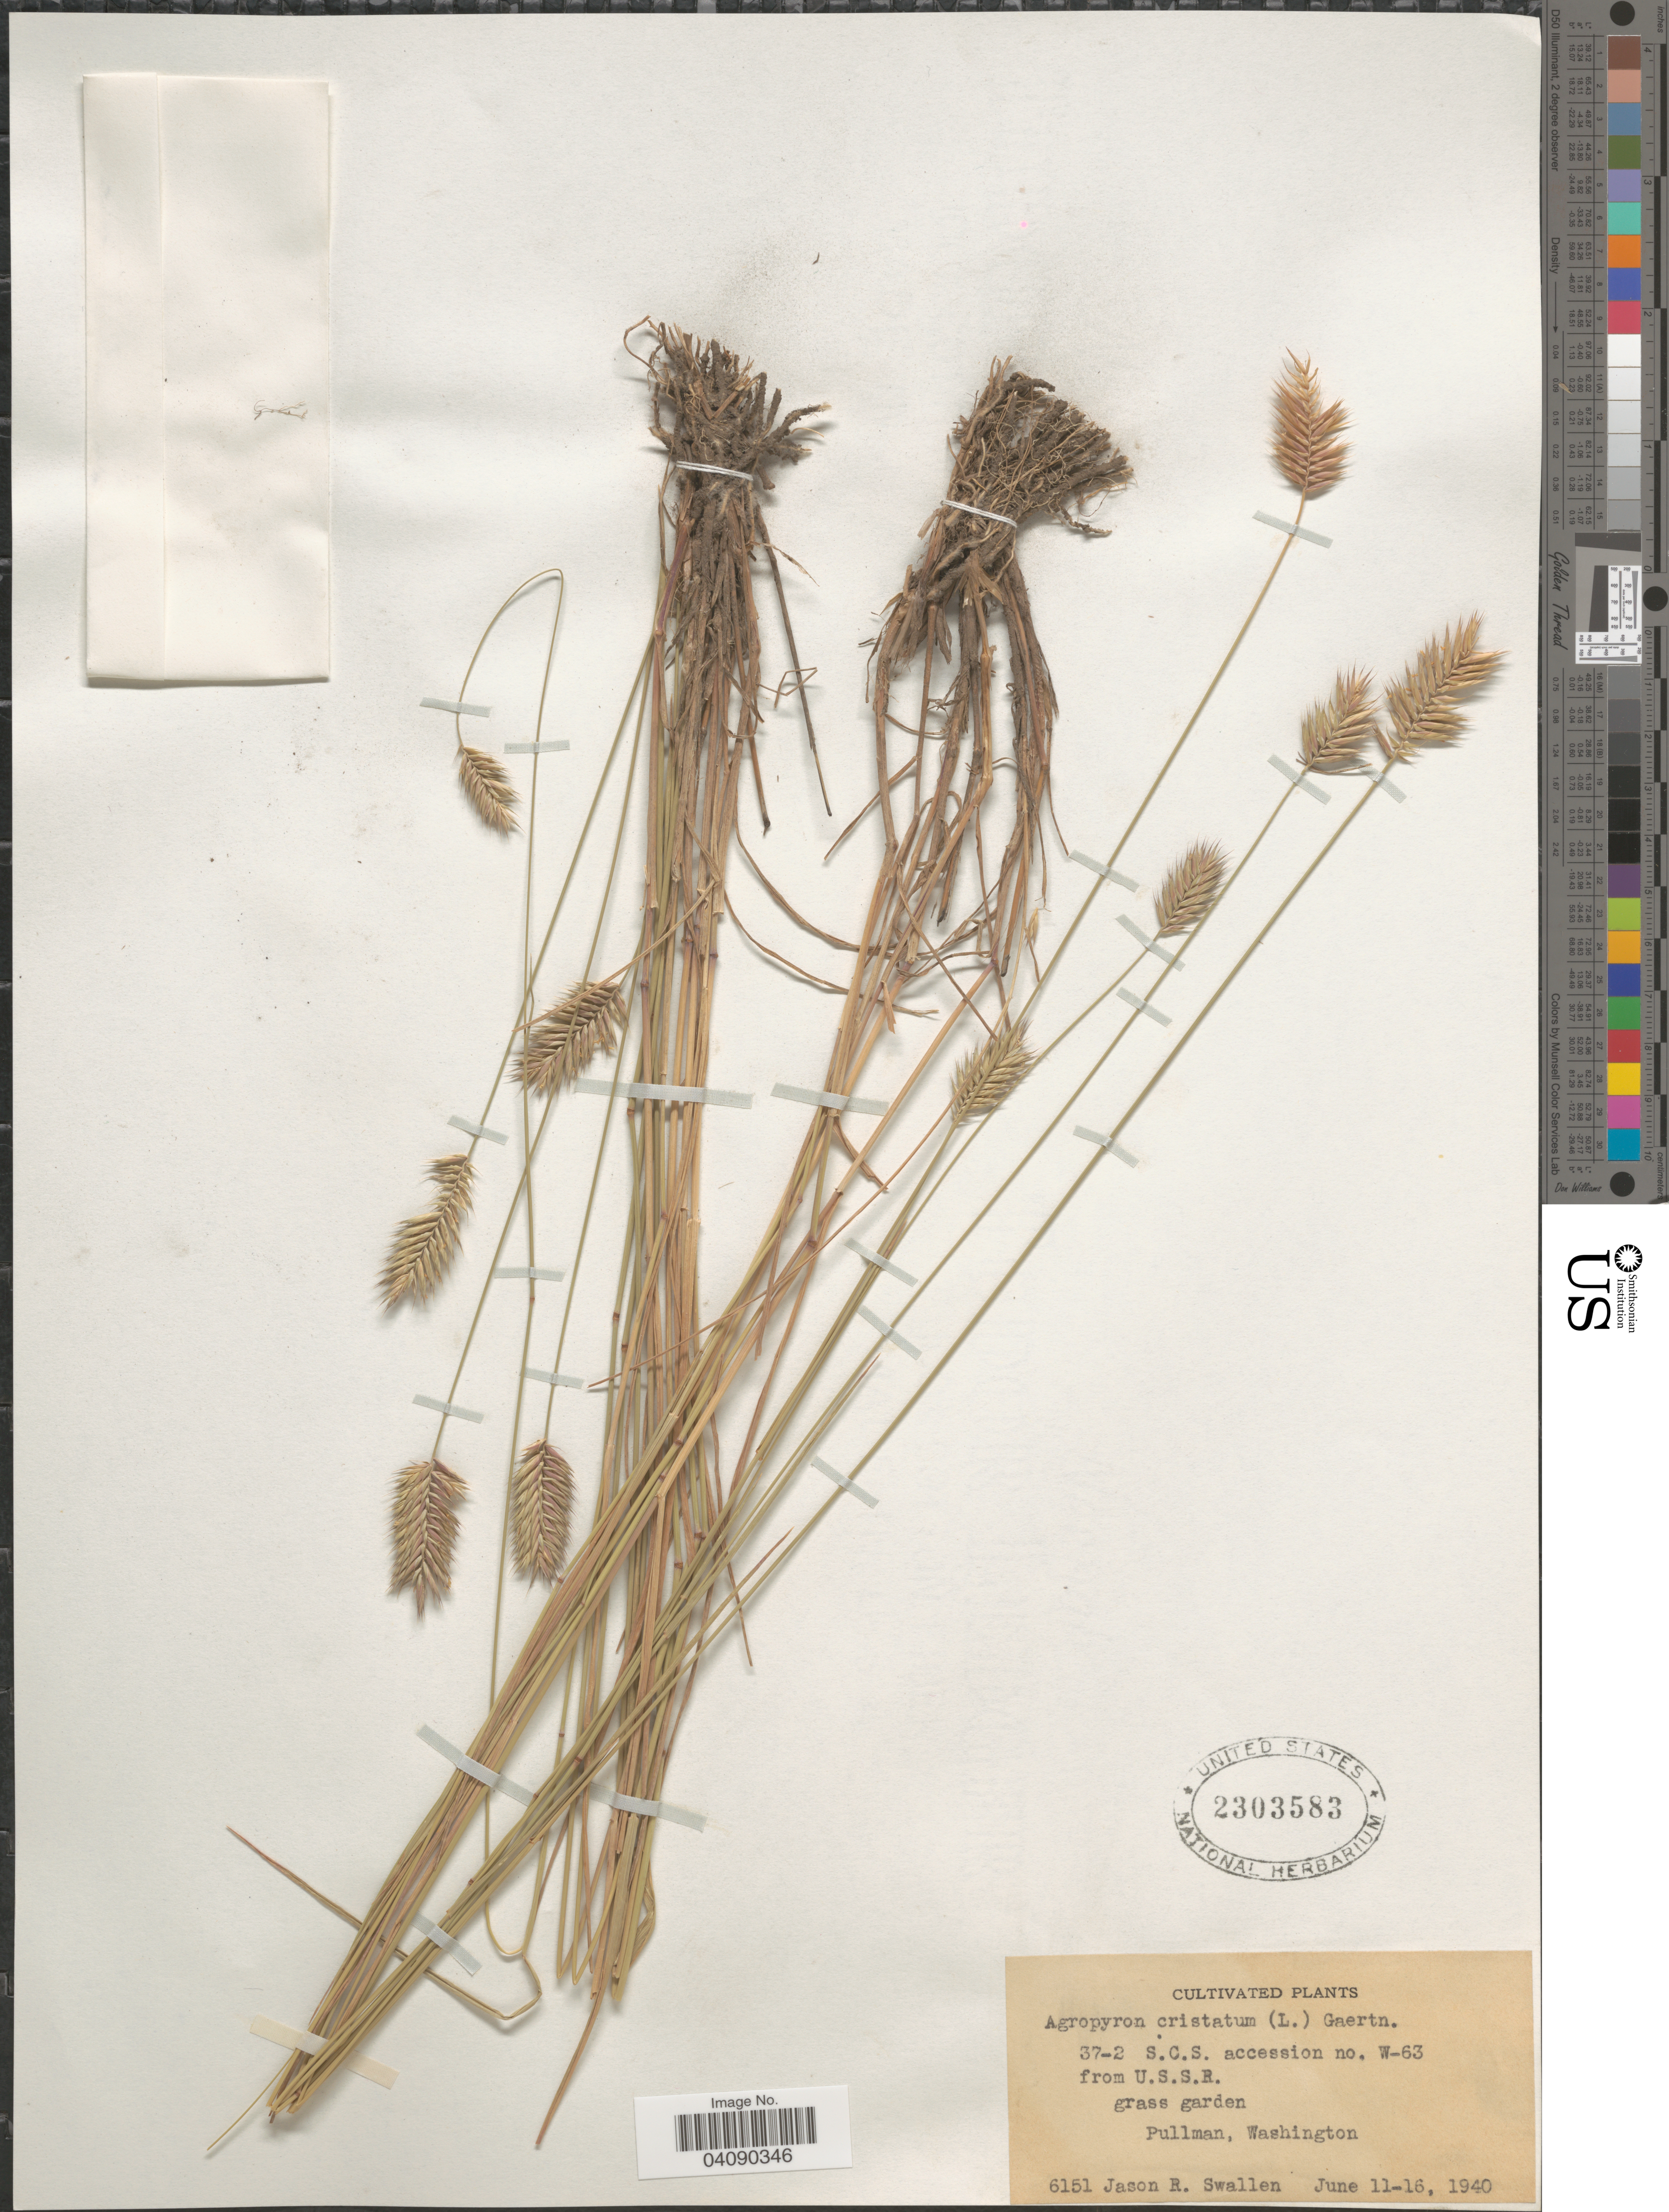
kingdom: Plantae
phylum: Tracheophyta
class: Liliopsida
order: Poales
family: Poaceae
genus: Agropyron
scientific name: Agropyron cristatum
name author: (L.) Gaertn.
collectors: J. R. Swallen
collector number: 6151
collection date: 1940-06-11/1940-06-16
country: United States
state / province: Washington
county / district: Whitman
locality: Grass garden. Pullman.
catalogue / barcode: US 2303583